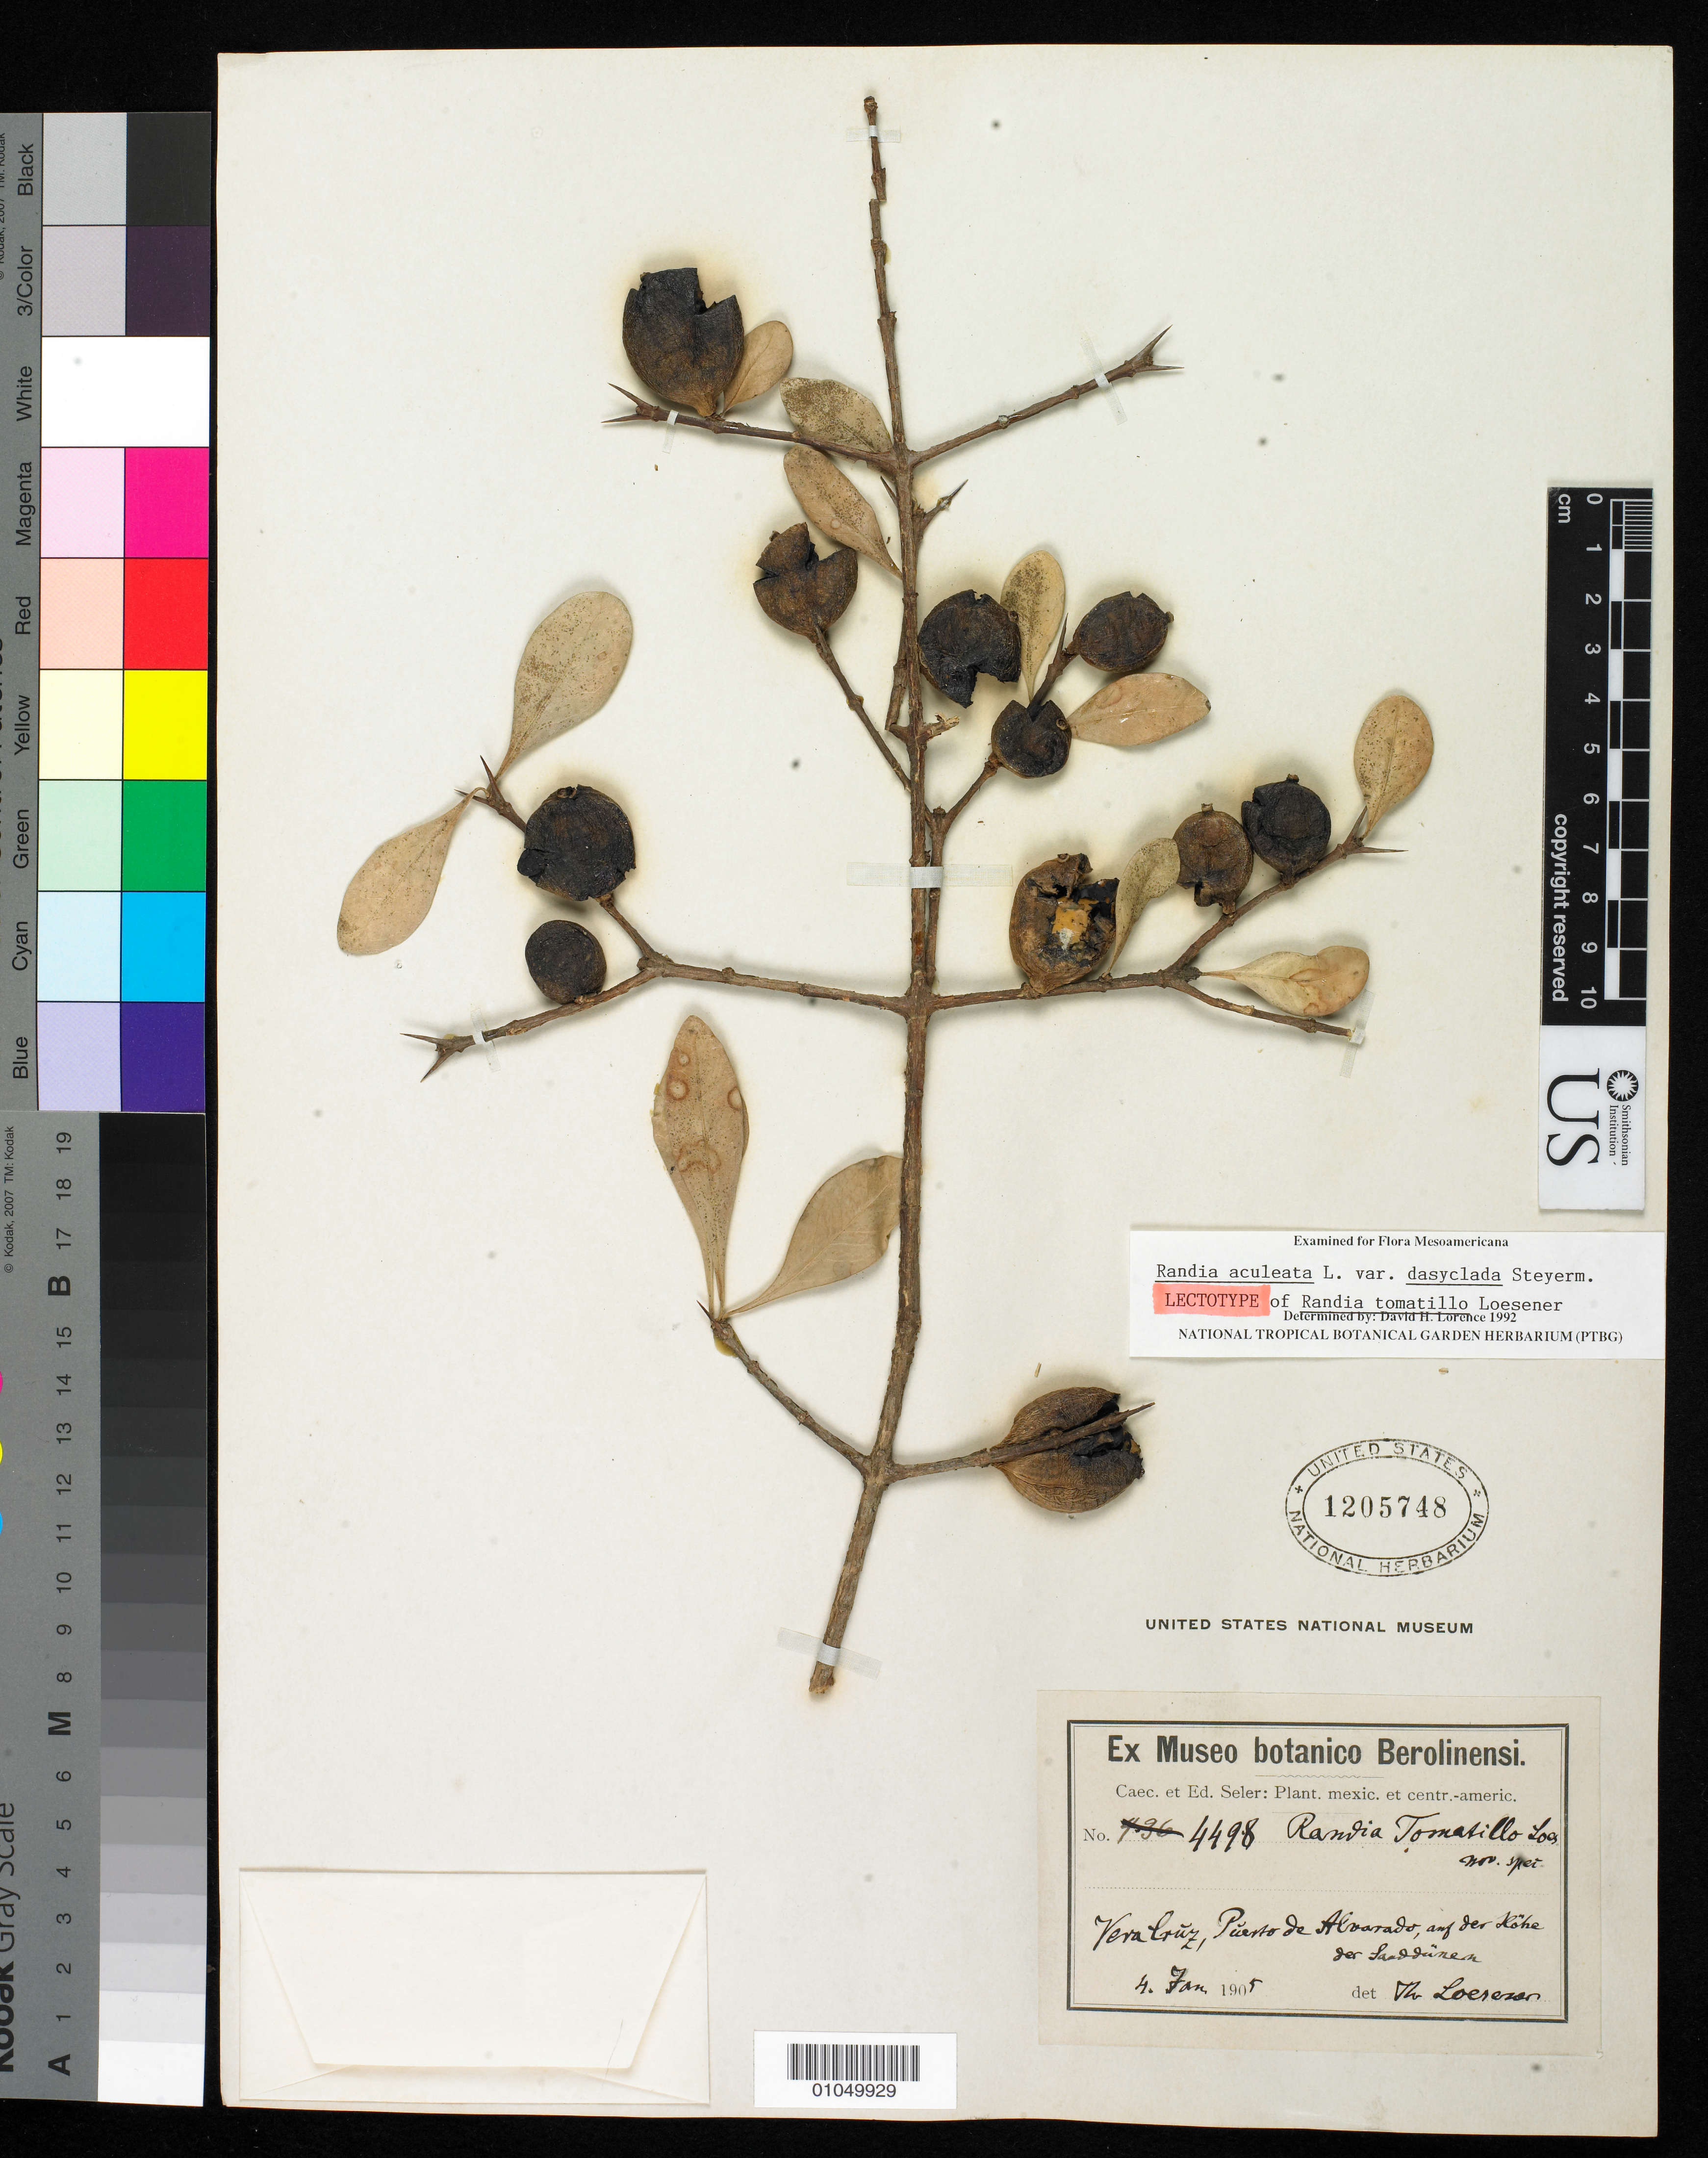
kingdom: Plantae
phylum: Tracheophyta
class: Magnoliopsida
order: Gentianales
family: Rubiaceae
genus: Randia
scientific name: Randia tomatillo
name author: Loes.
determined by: Lorence, David H., (PTBG), National Tropical Botanical Garden (UNITED STATES)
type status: Lectotype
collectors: C. Seler & E. Seler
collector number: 4498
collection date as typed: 04 Jan 1905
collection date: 1905-01-04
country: Mexico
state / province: Veracruz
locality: Vera Cruz, Puerto de Alvarado.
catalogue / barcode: US 1205748